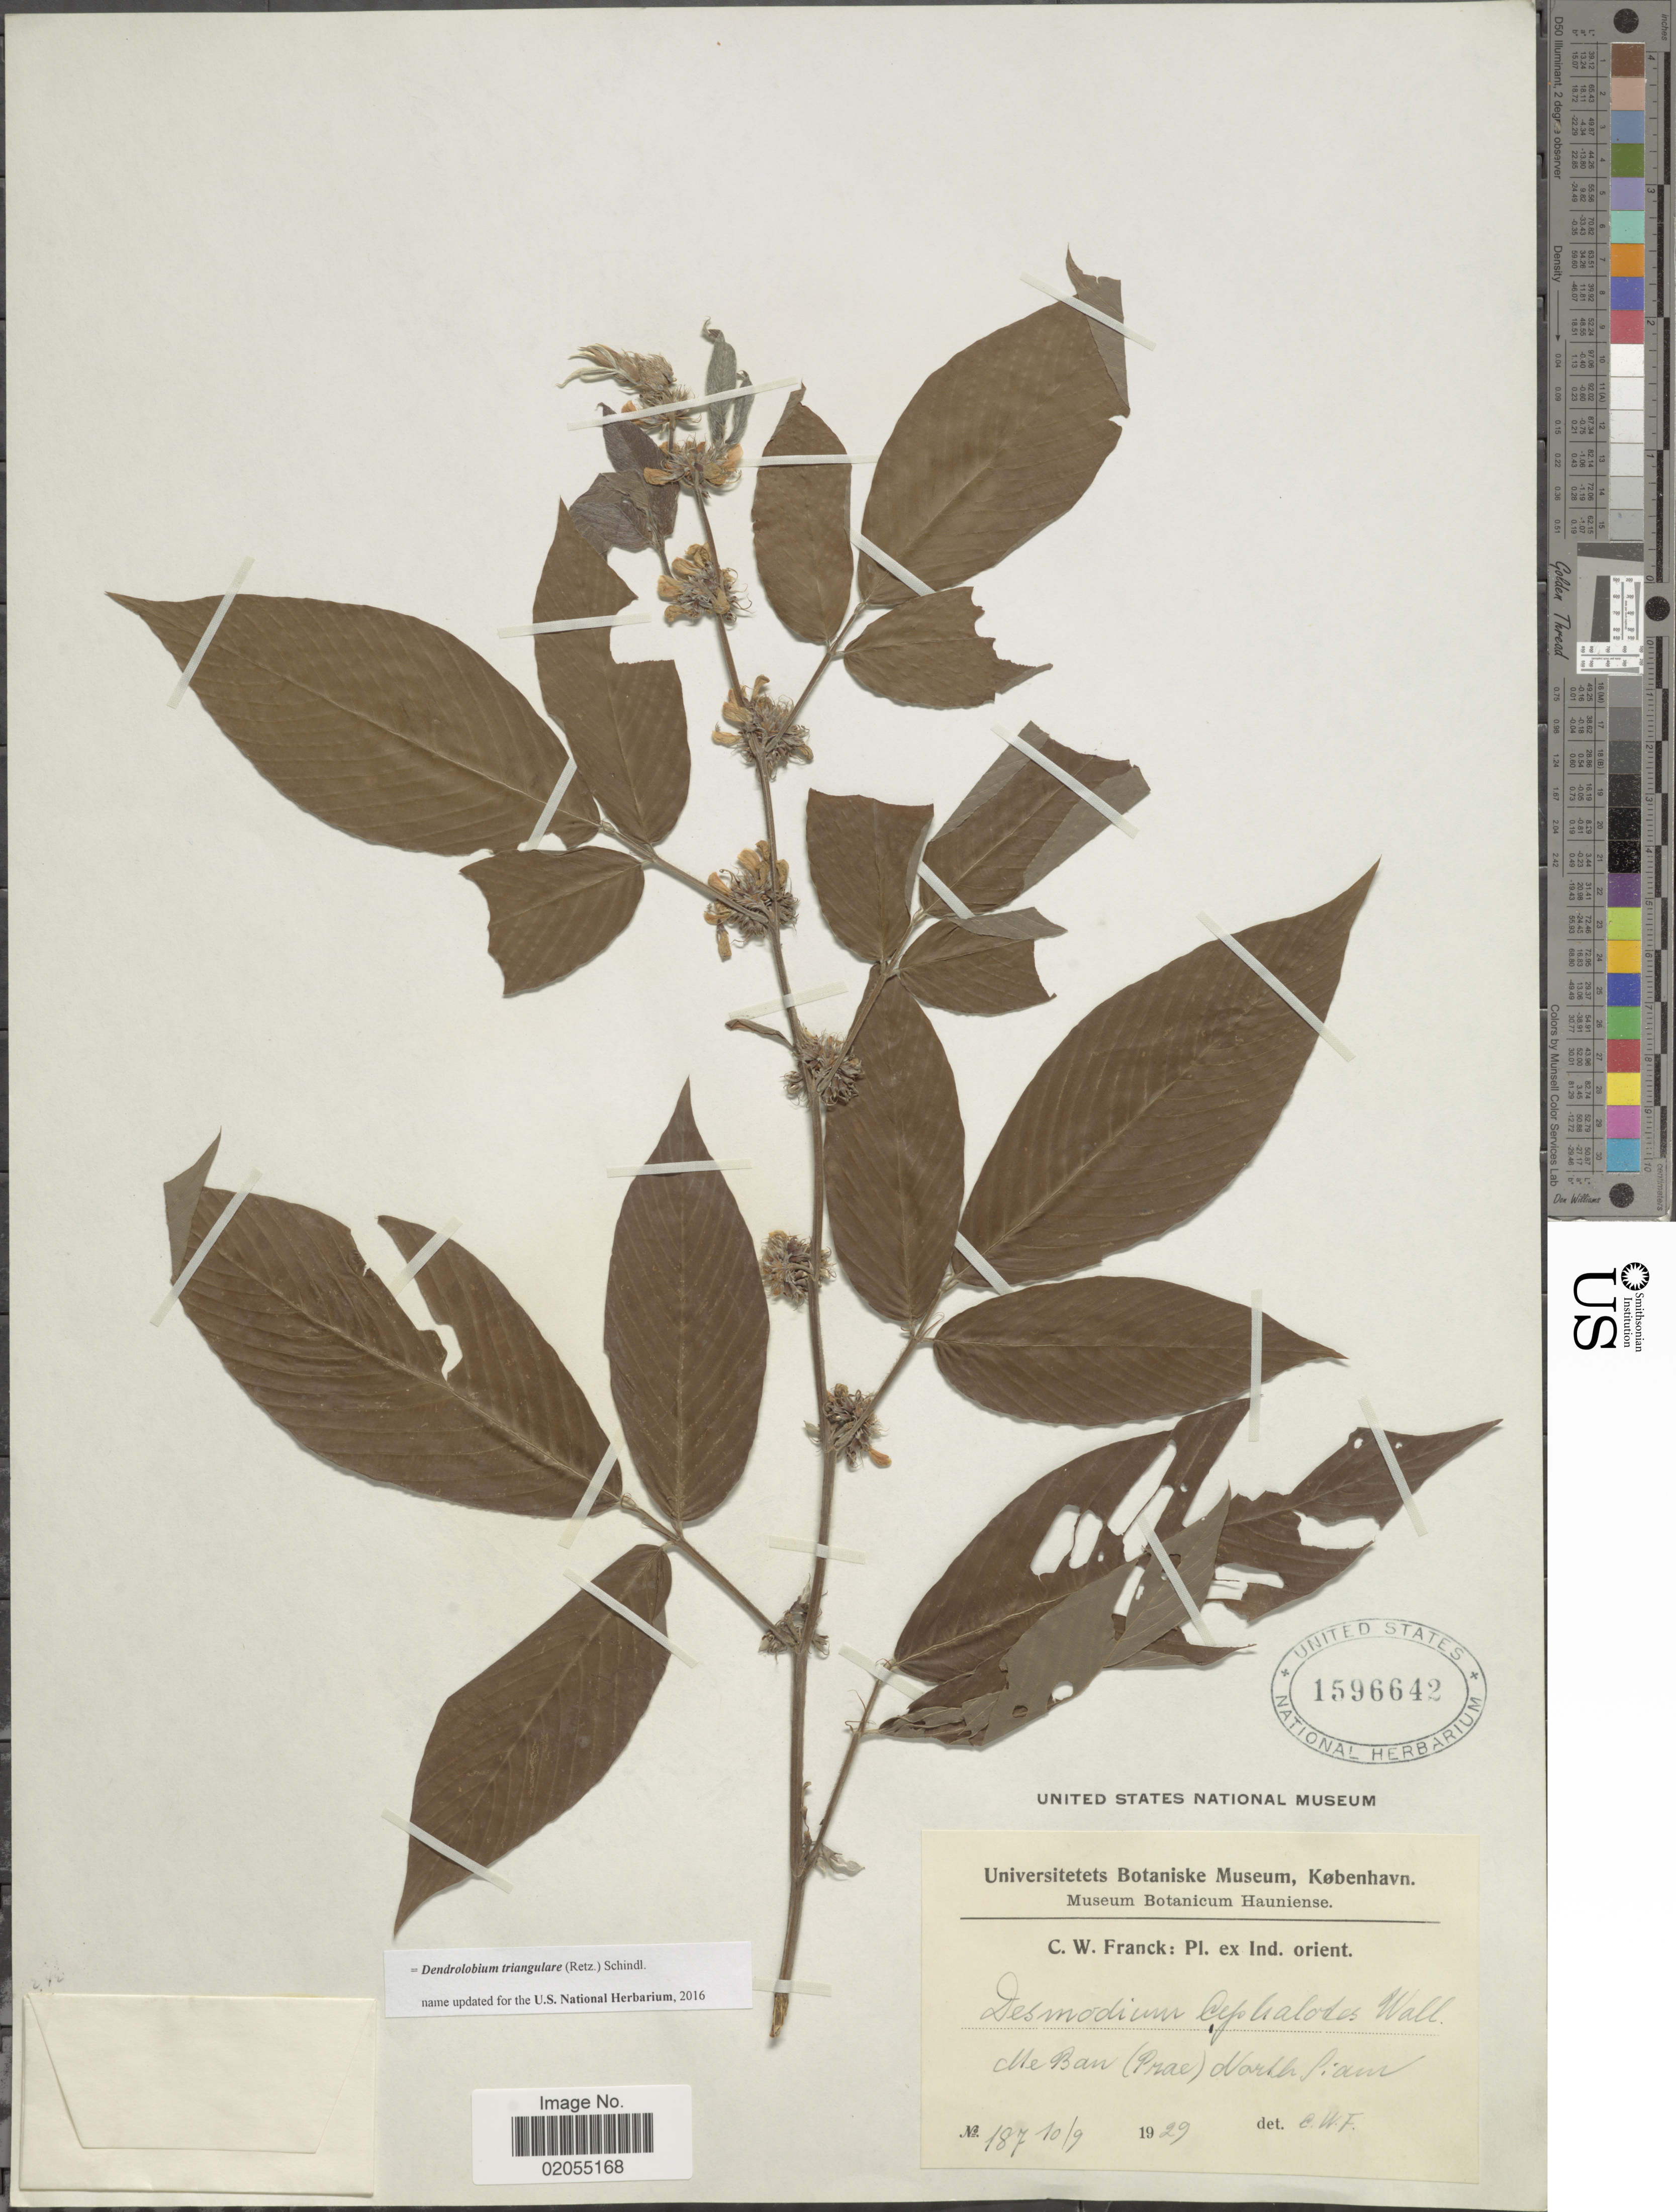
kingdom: Plantae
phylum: Tracheophyta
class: Magnoliopsida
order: Fabales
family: Fabaceae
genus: Dendrolobium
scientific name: Dendrolobium triangulare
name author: (Retz.) Schindl.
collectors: C. Franck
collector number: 187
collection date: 1929-09-10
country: Thailand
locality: Me Ban (Prae) North Siam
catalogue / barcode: US 1596642